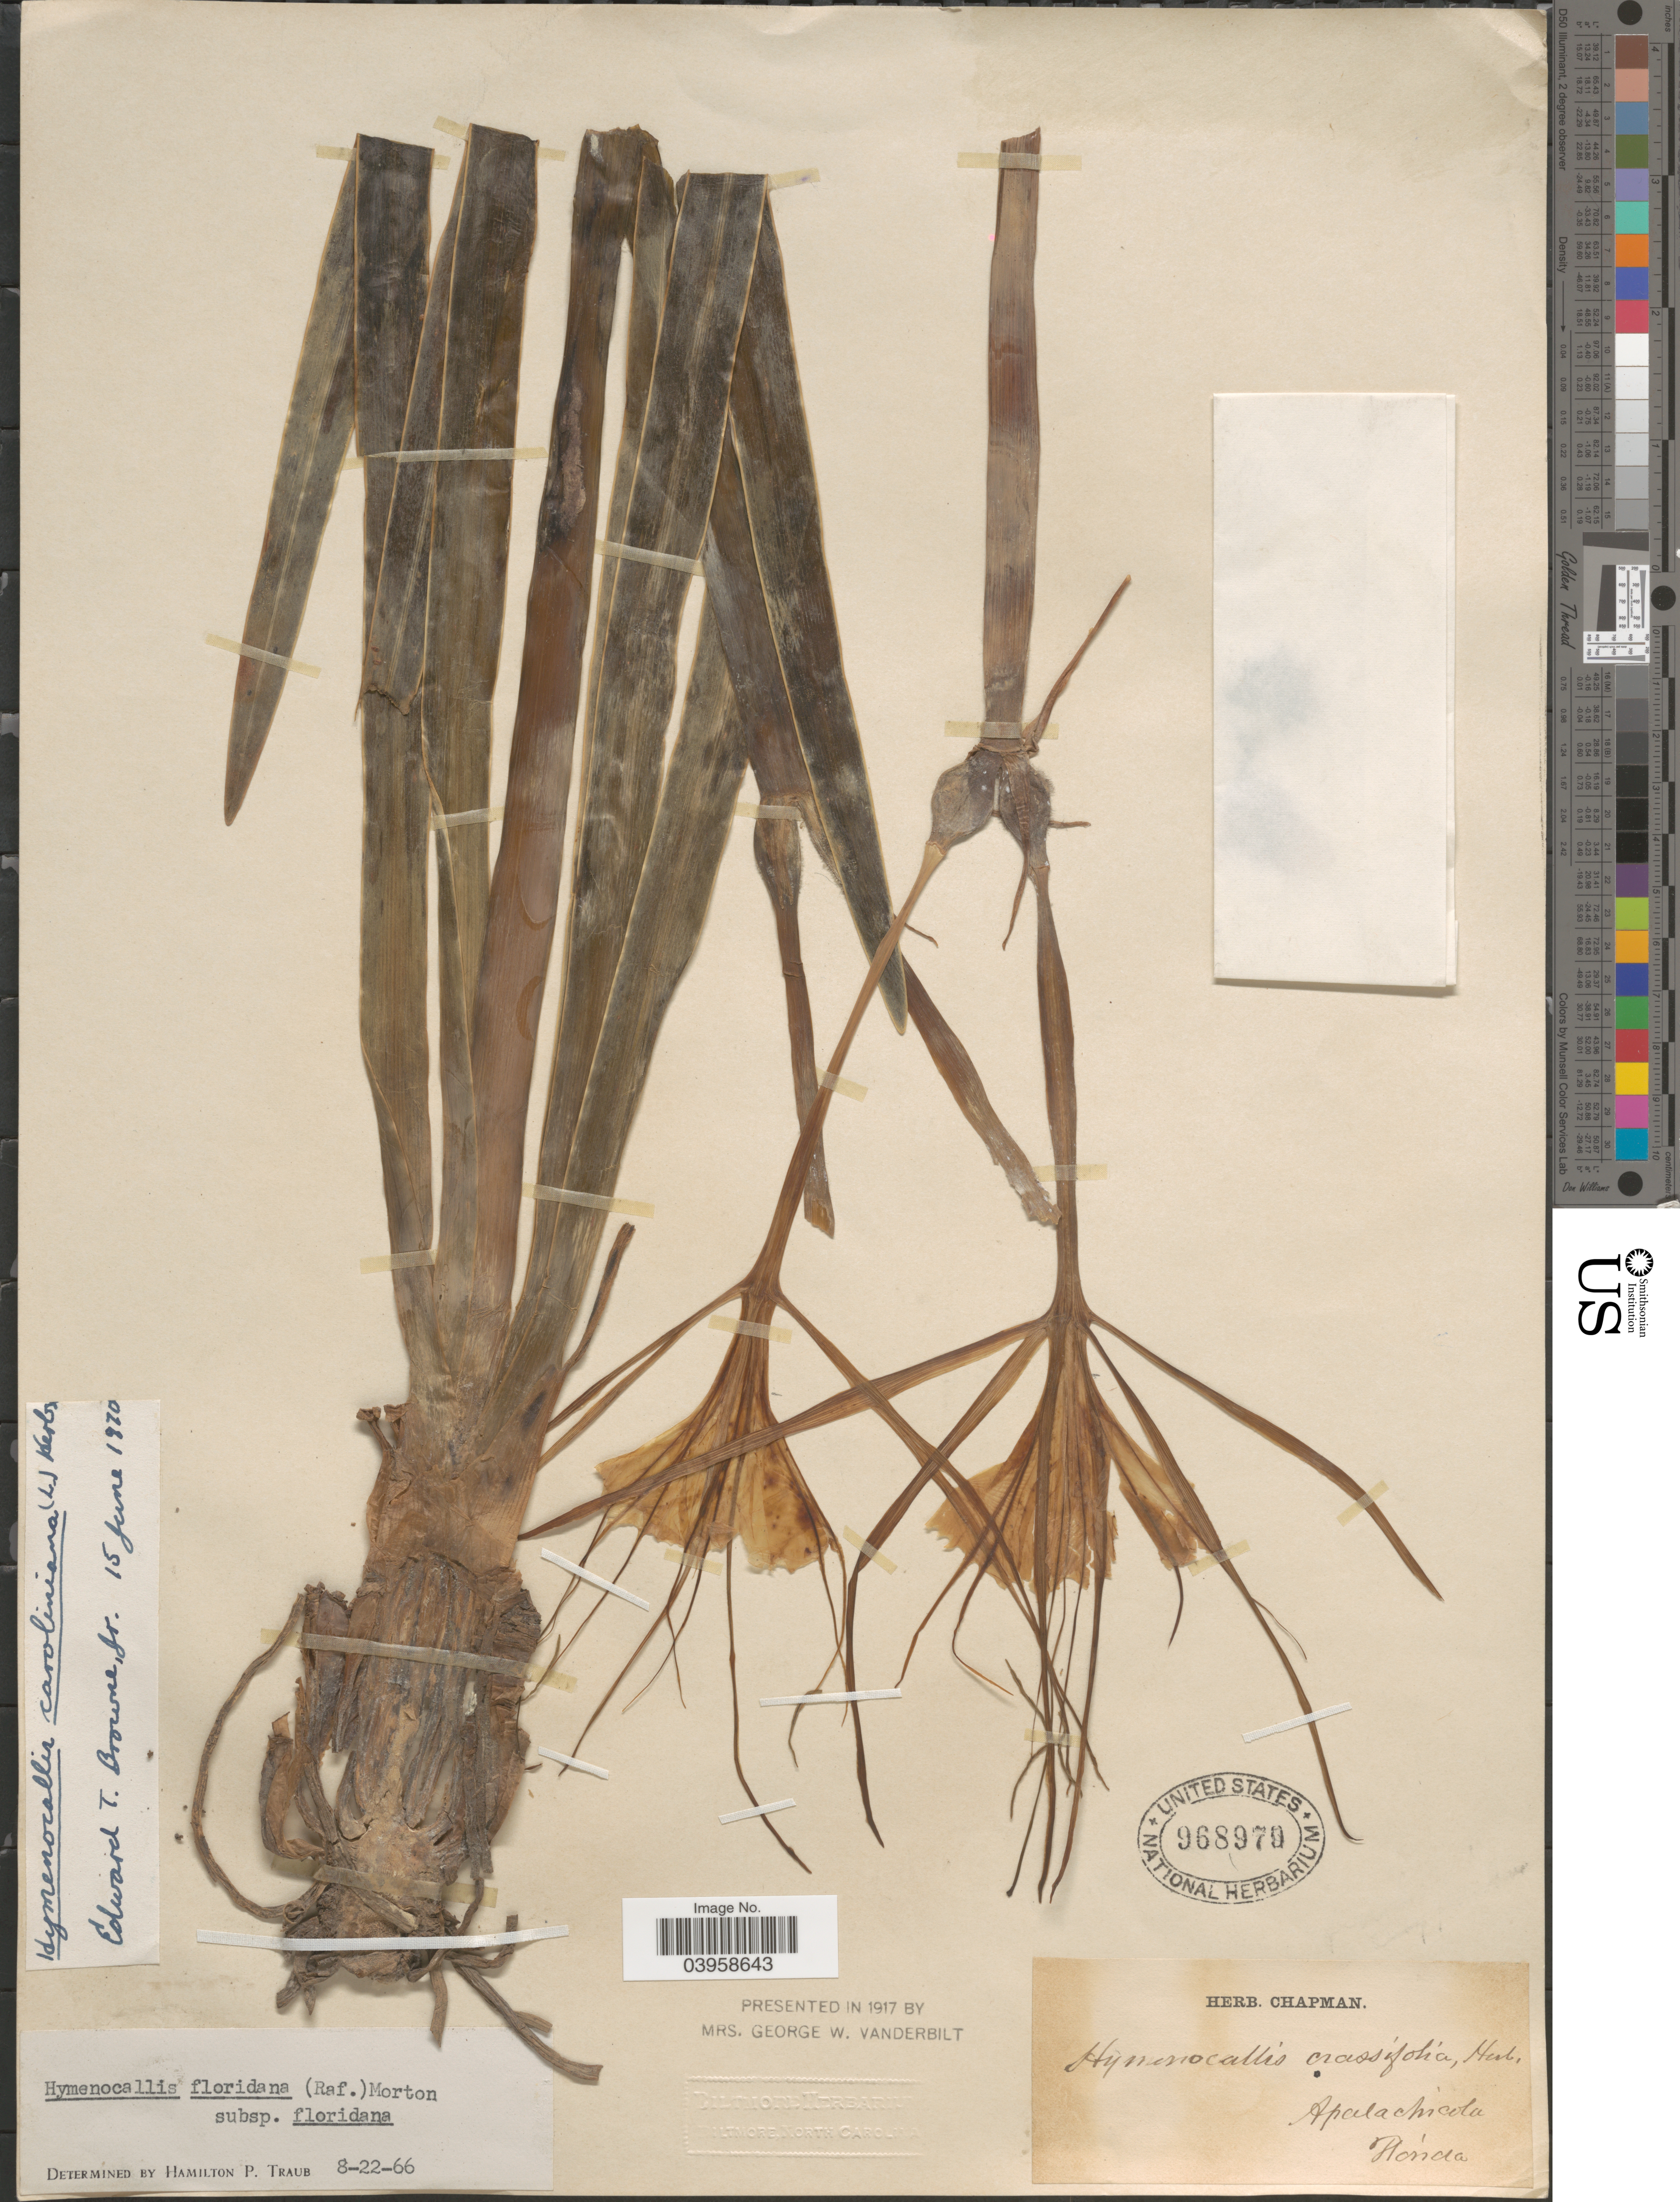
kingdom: Plantae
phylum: Tracheophyta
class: Liliopsida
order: Asparagales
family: Amaryllidaceae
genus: Hymenocallis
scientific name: Hymenocallis caroliniana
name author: (L.) Herb.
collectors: A. Chapman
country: United States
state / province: Florida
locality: Apalachicola.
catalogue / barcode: US 968979